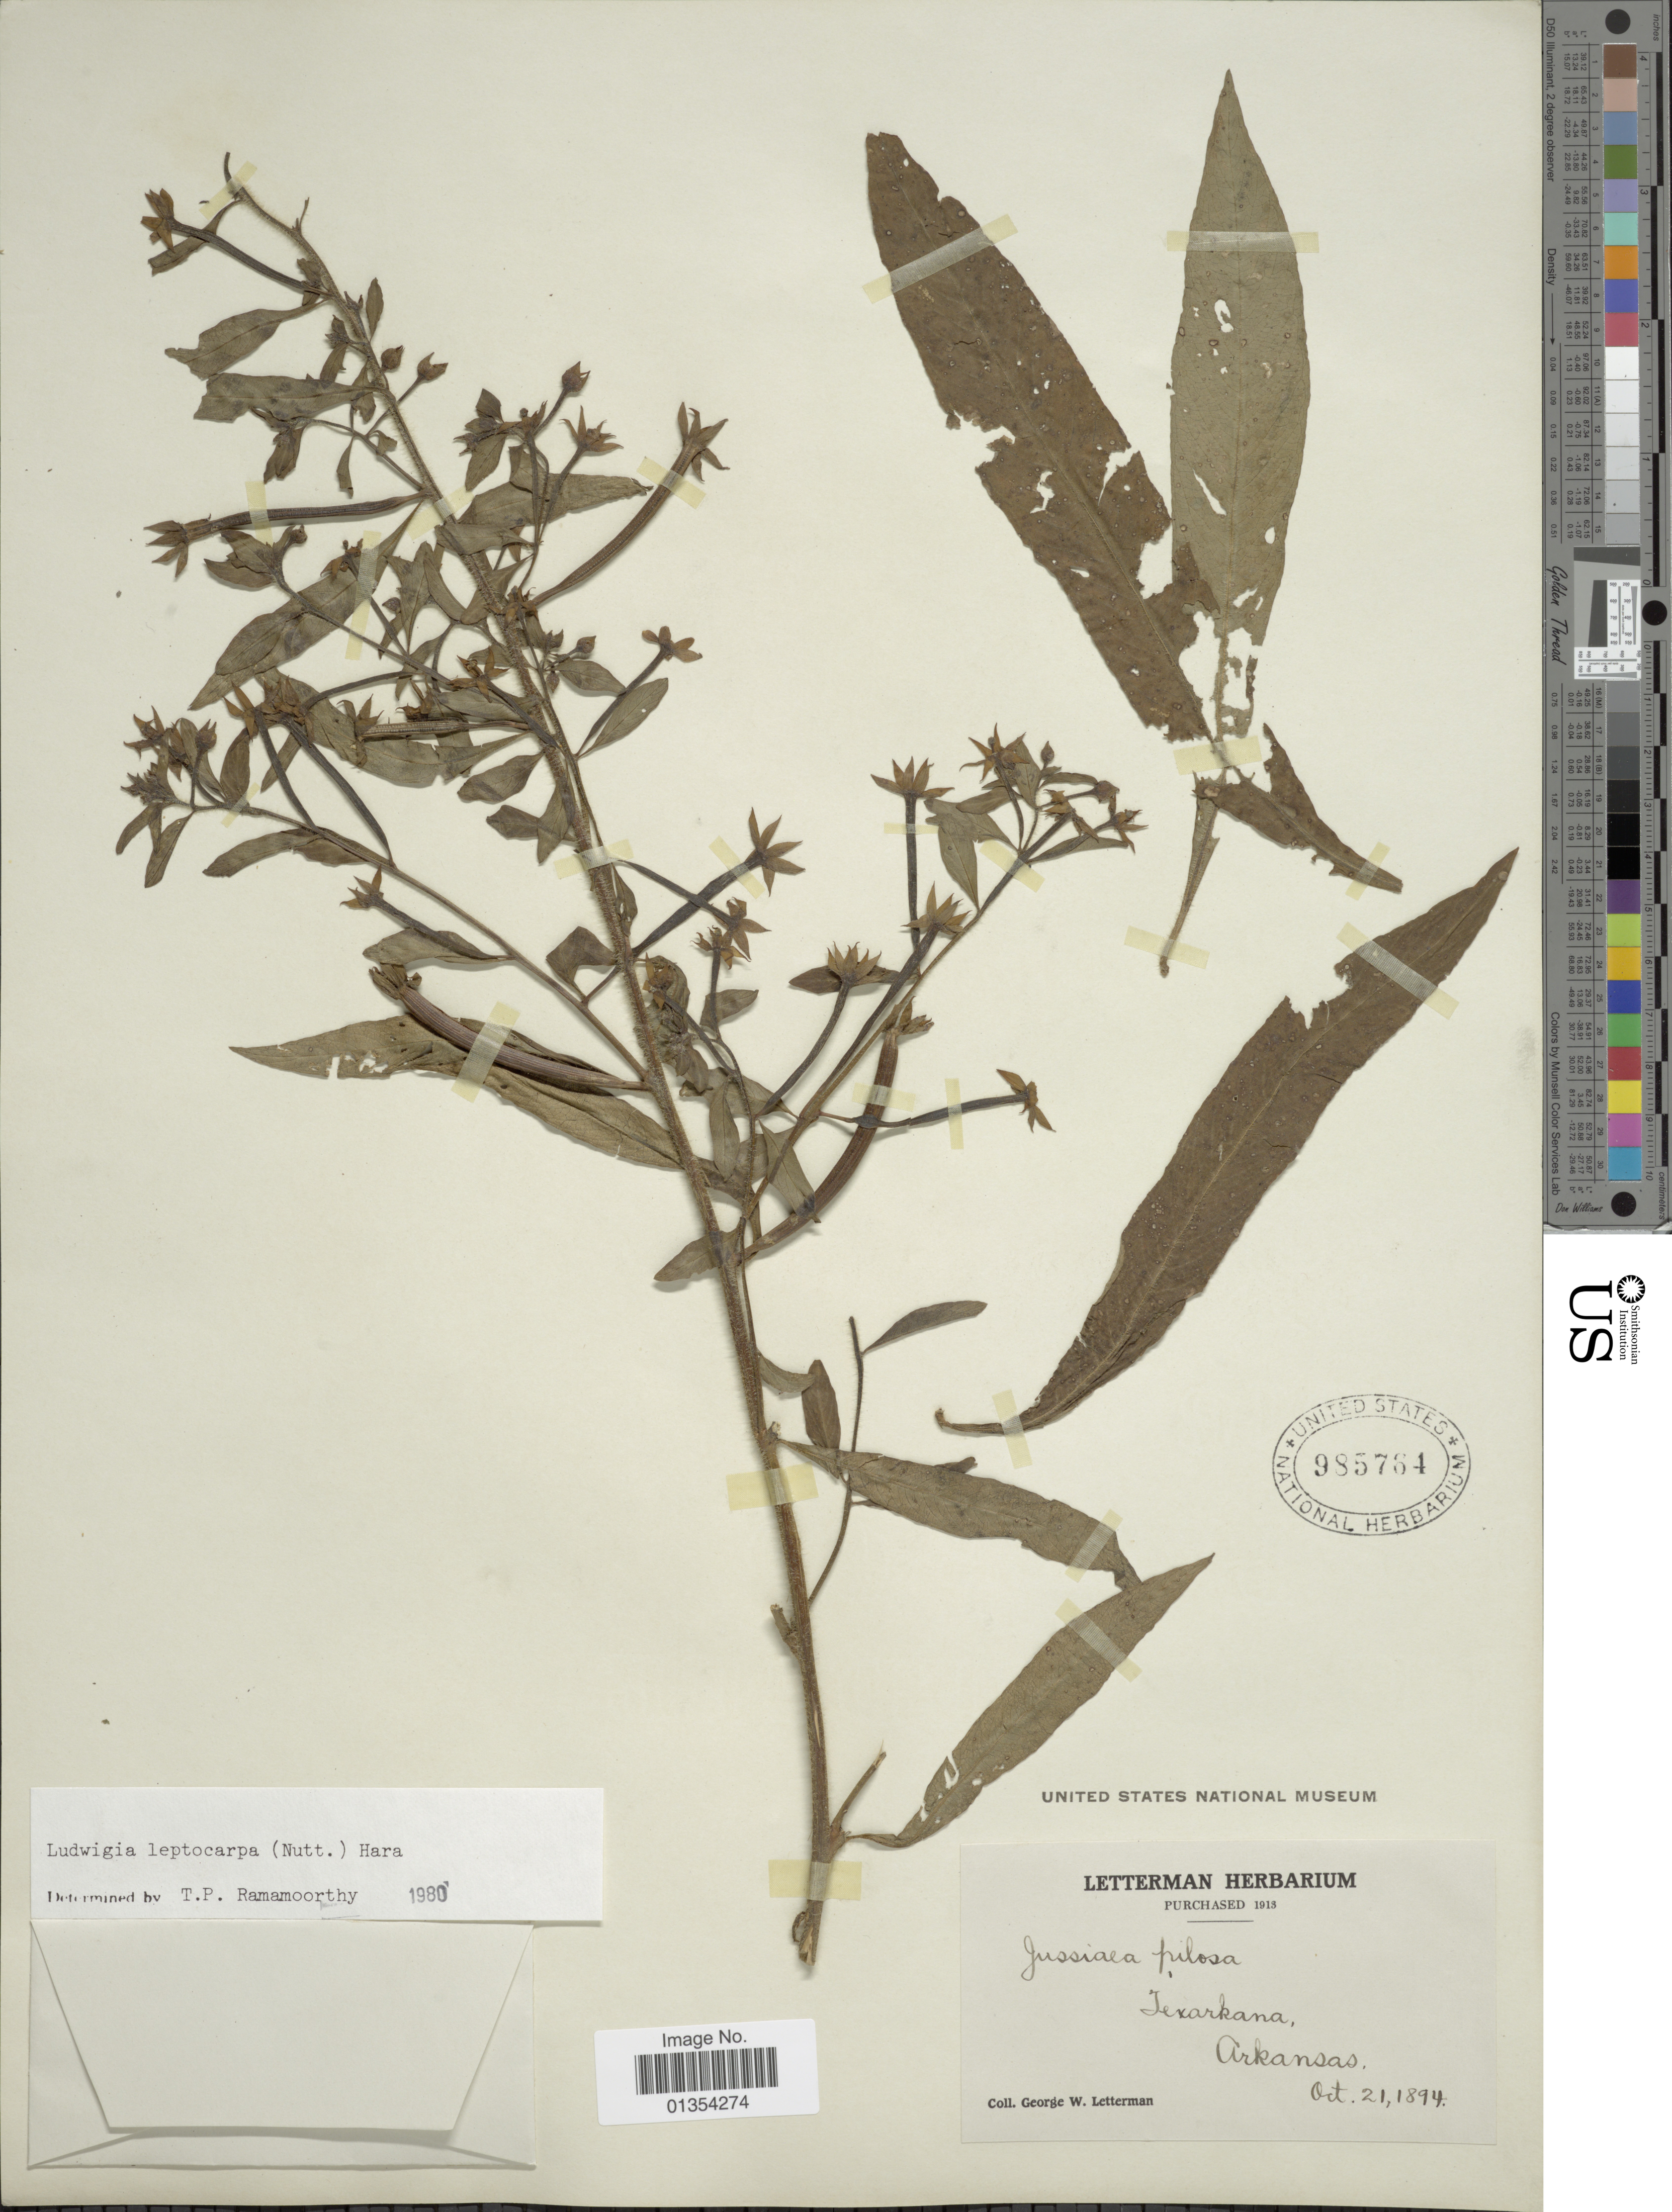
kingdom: Plantae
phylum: Tracheophyta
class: Magnoliopsida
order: Myrtales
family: Onagraceae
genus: Ludwigia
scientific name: Ludwigia leptocarpa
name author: (Nutt.) H. Hara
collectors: G. W. Letterman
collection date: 1894-10-21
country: United States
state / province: Arkansas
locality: Texarkana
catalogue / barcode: US 985784